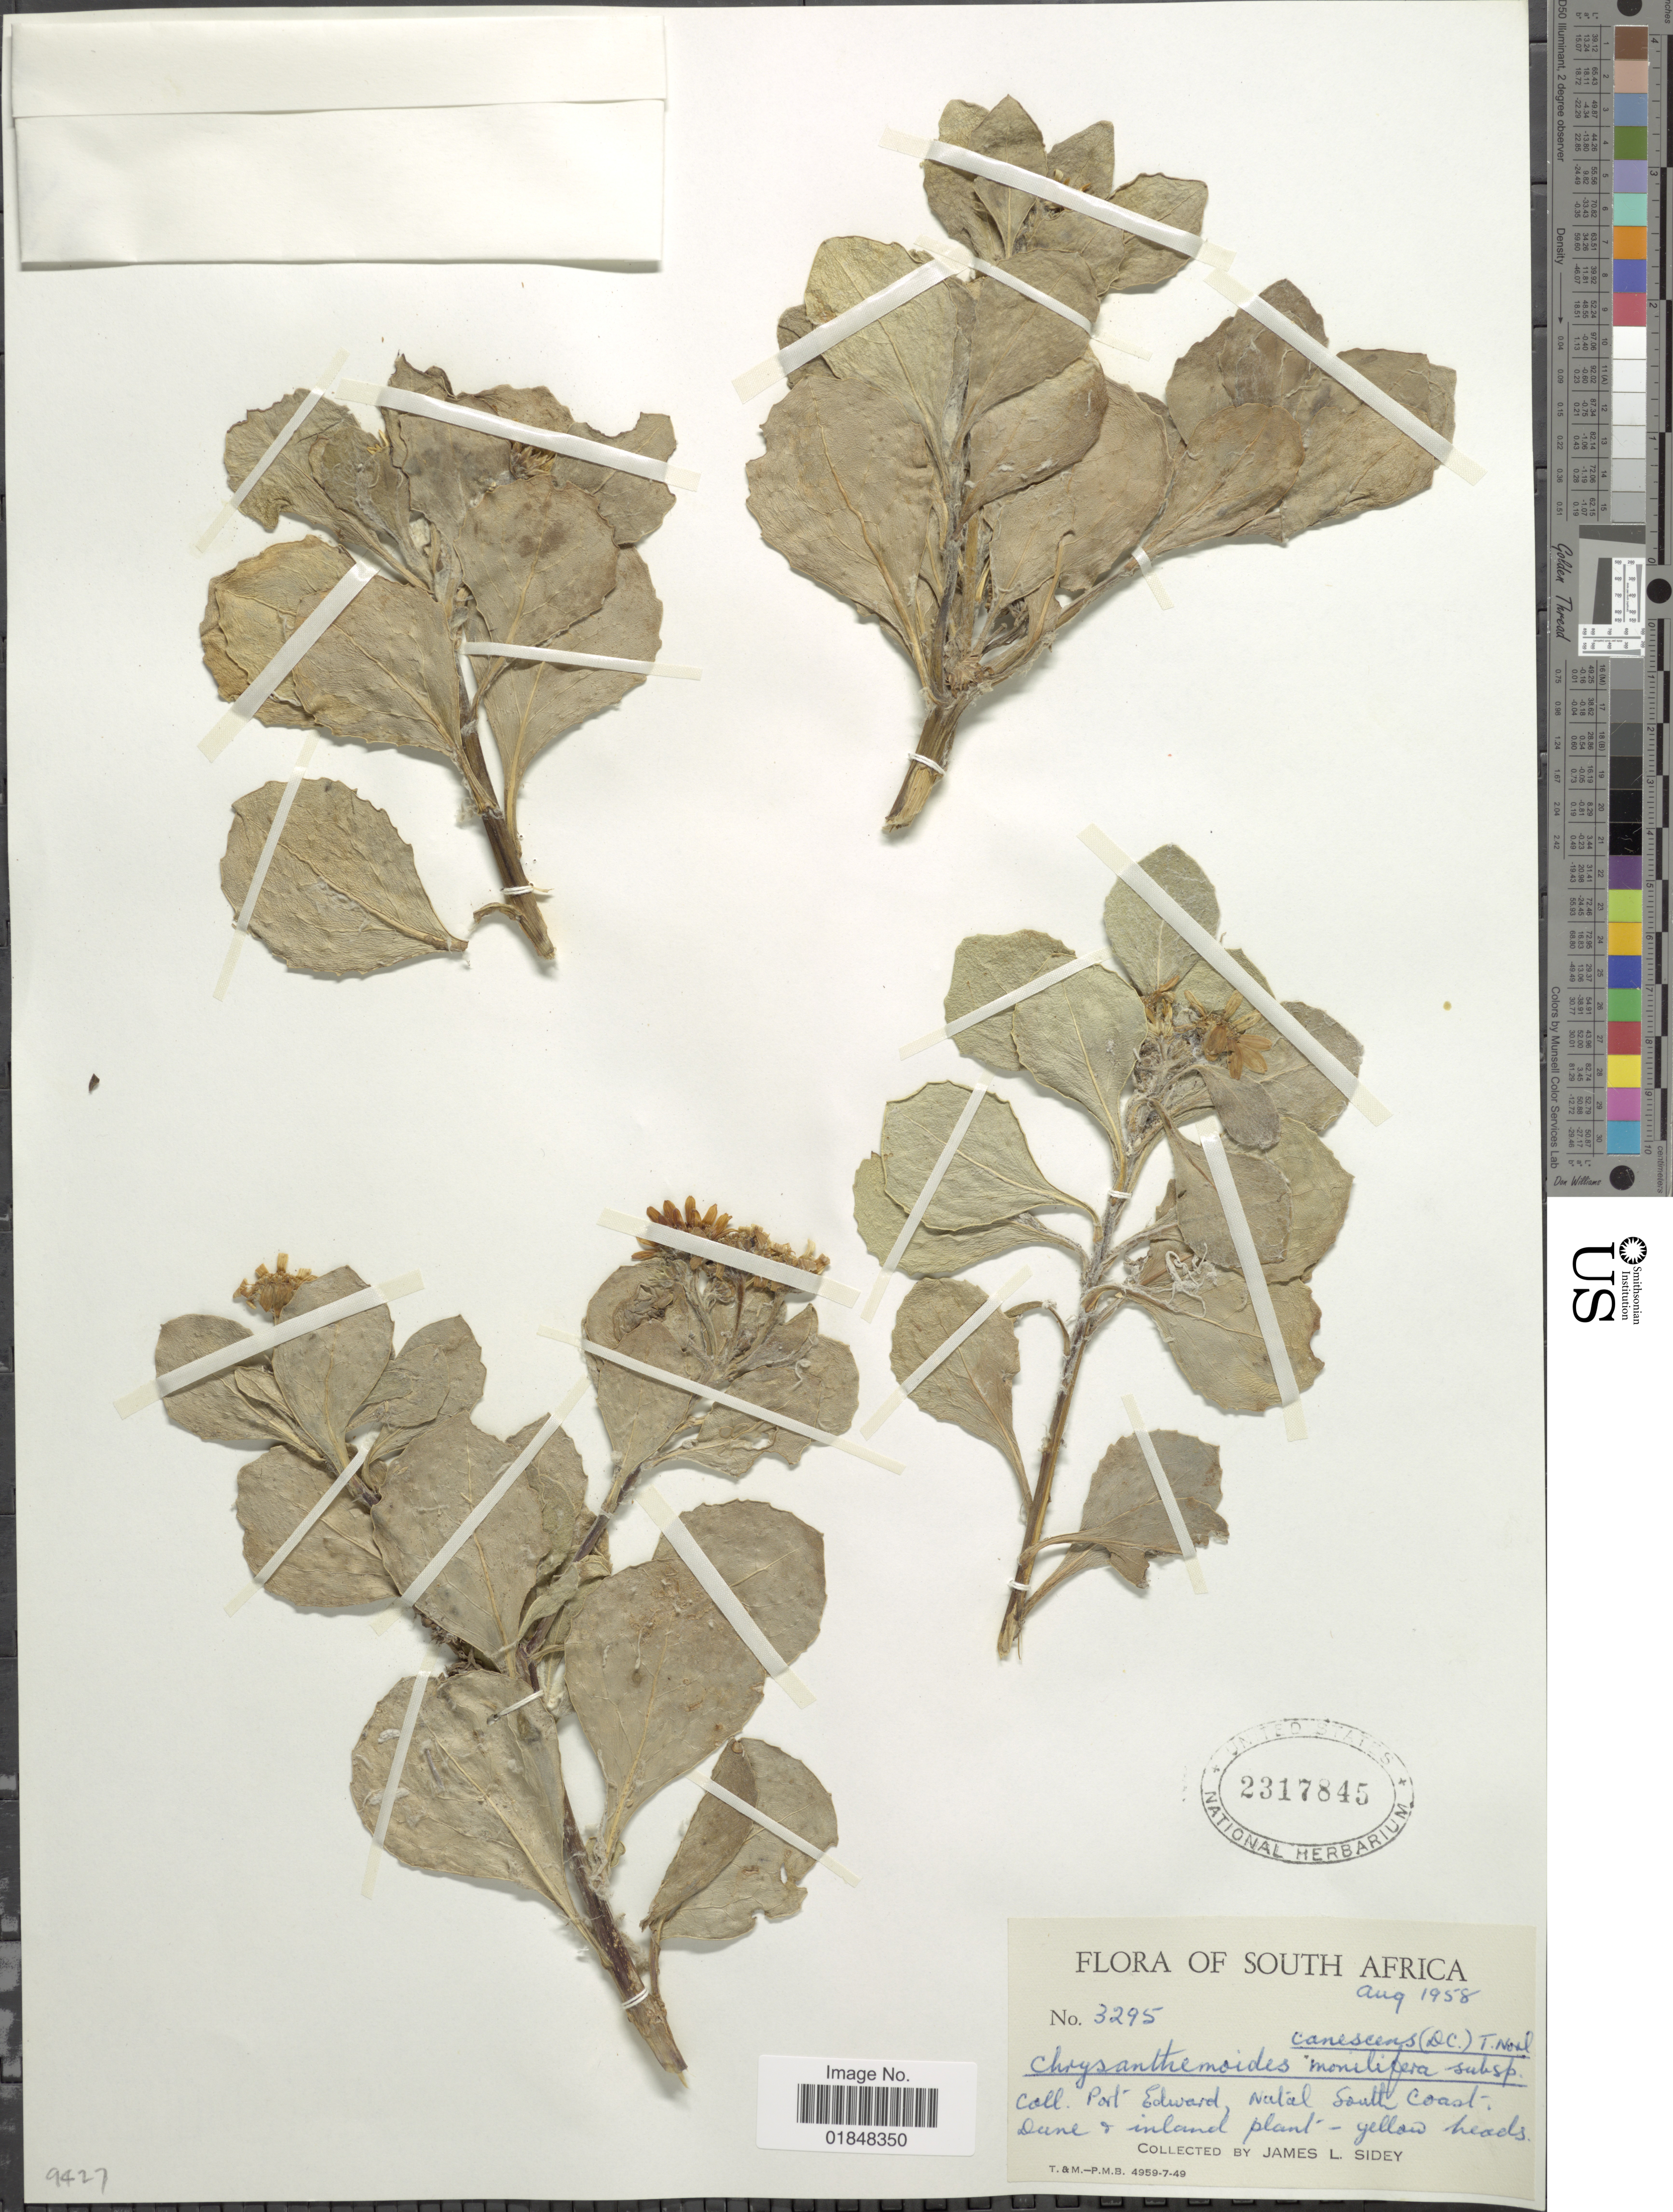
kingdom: Plantae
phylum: Tracheophyta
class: Magnoliopsida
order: Asterales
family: Asteraceae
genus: Chrysanthemoides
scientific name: Chrysanthemoides monilifera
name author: (L.) Norl.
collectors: J. L. Sidey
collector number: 3295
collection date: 1958-08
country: South Africa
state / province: KwaZulu-Natal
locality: Port Edward, Natal South Coast Dune and inland plant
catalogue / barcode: US 2317845